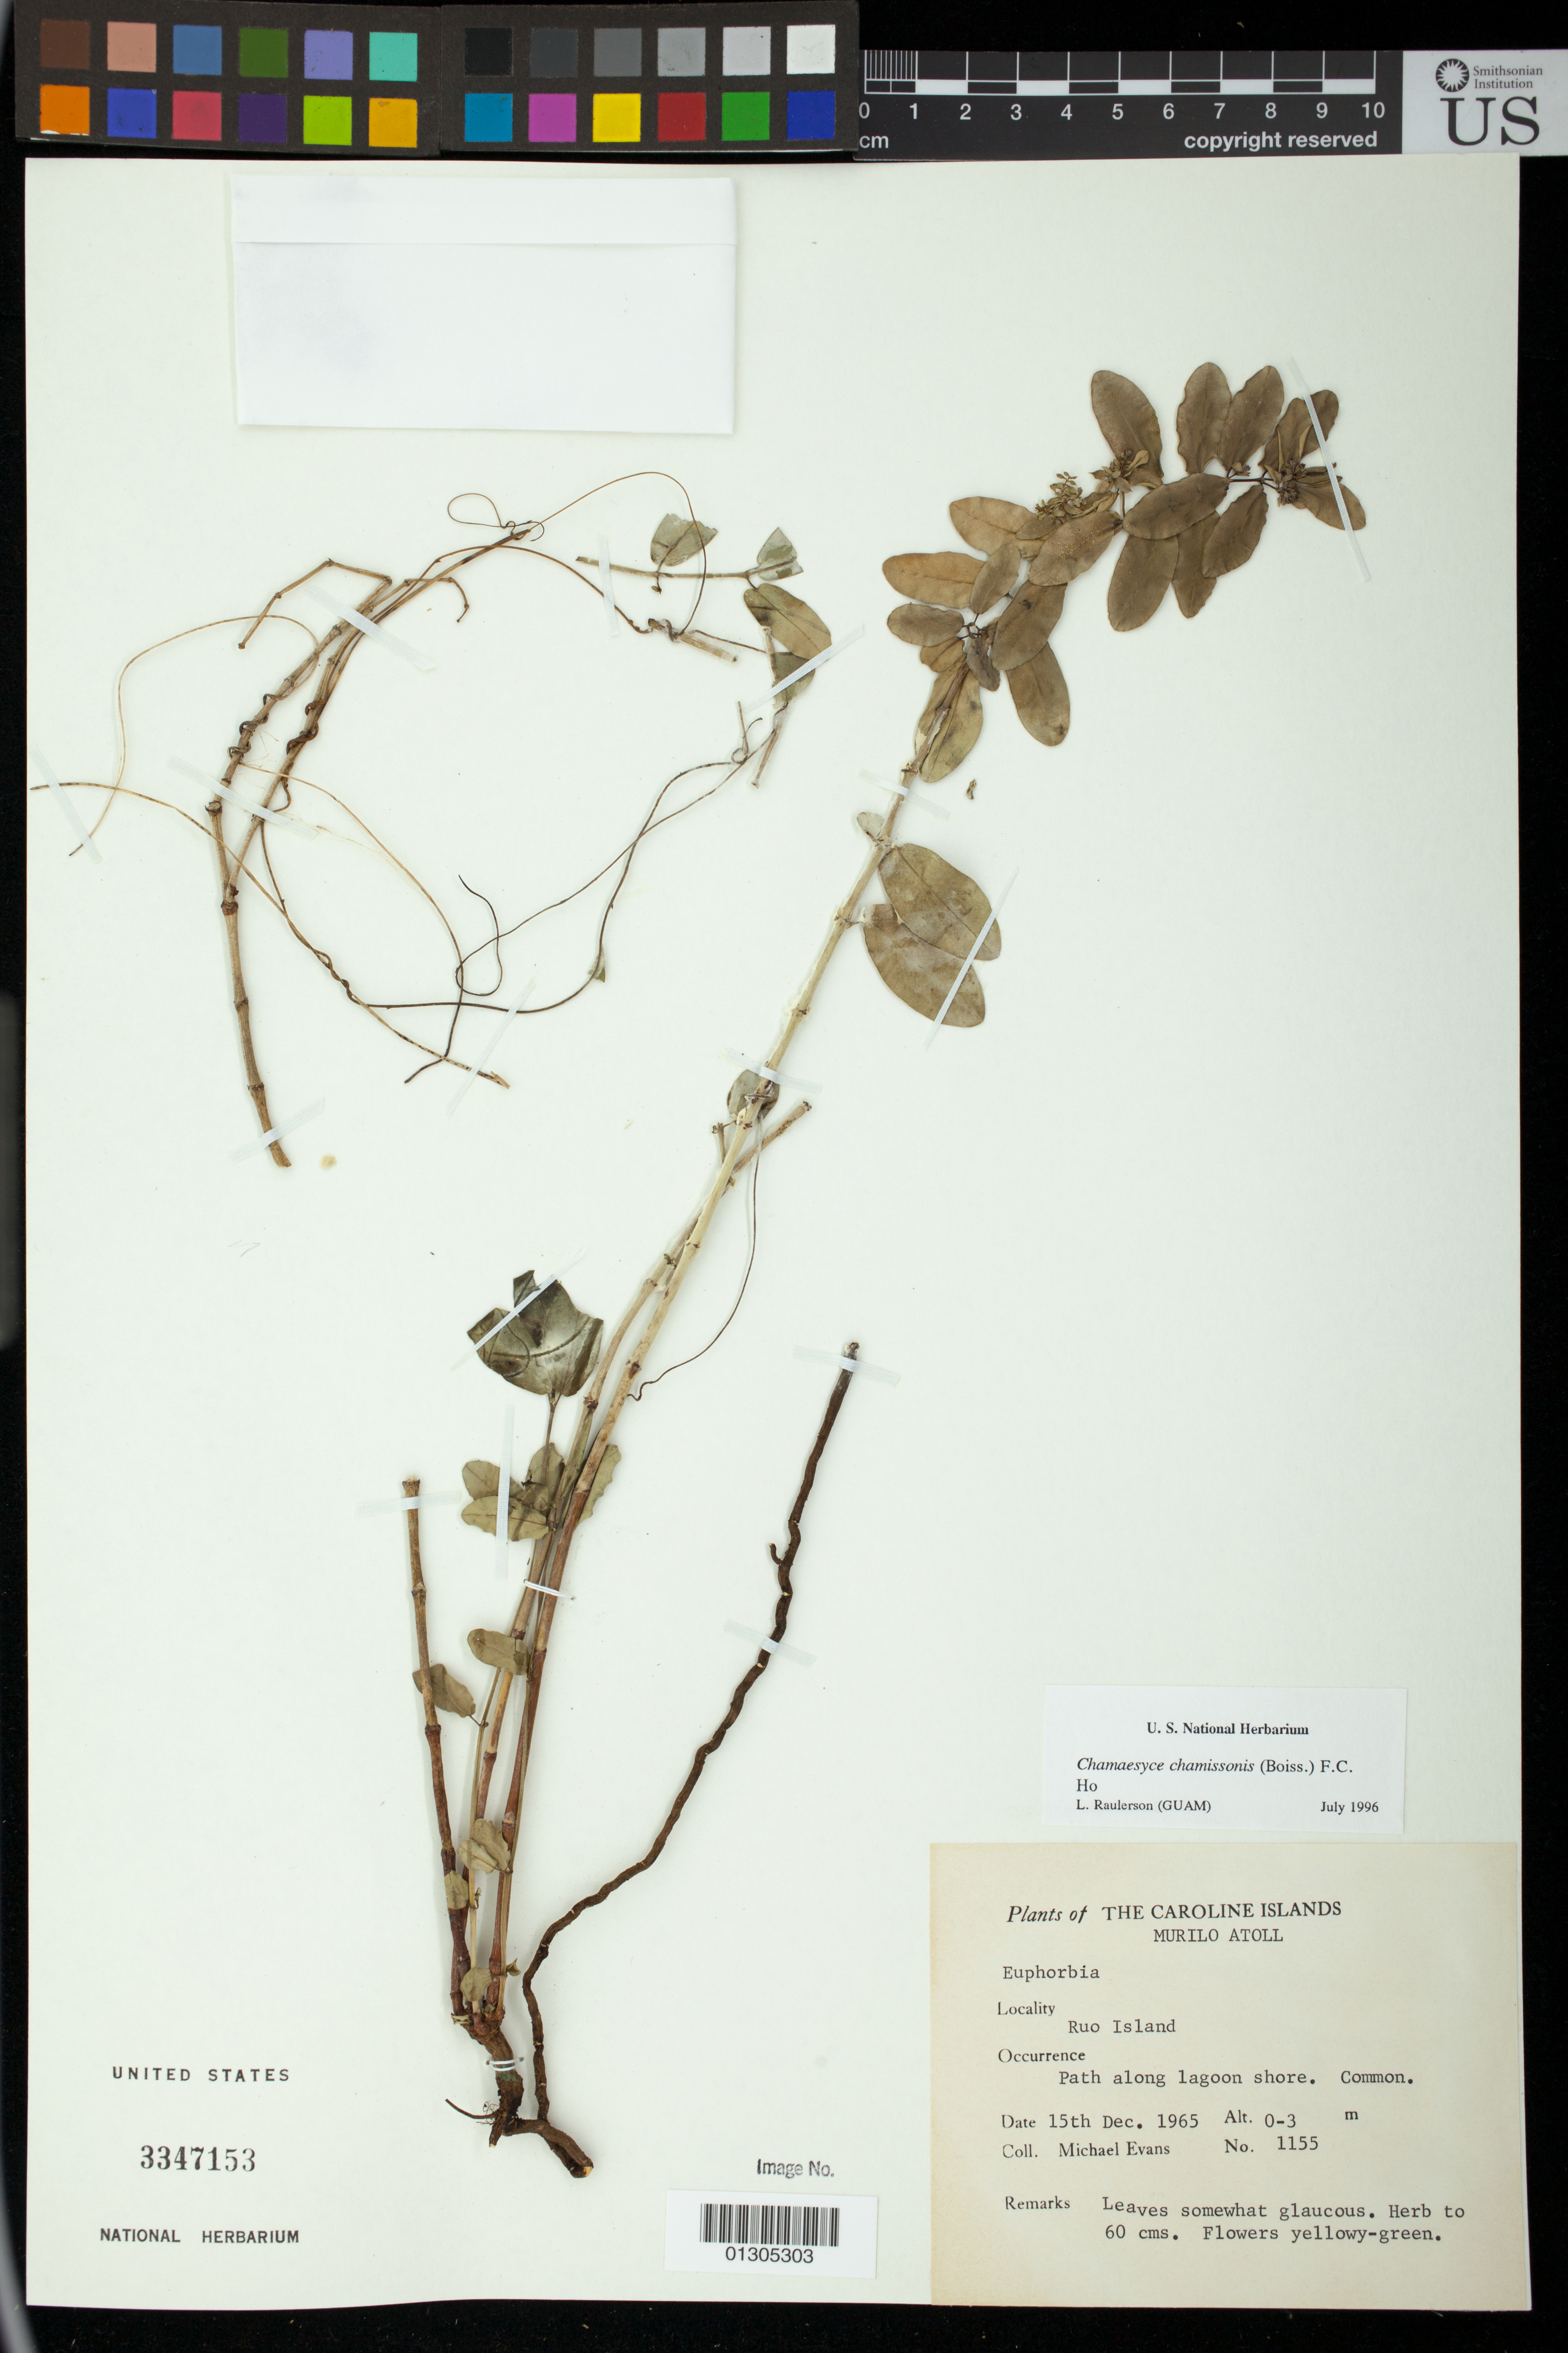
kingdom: Plantae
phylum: Tracheophyta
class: Magnoliopsida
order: Malpighiales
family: Euphorbiaceae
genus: Euphorbia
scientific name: Euphorbia chamissonis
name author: (Klotzsch ex Klotzsch & Garcke) Boiss.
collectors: M. Evans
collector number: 1155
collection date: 1965-12-15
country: Micronesia, Federated States of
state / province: Truk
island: Murilo Atoll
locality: Murilo Atoll, Ruo Island, Path along lagoon shore.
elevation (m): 0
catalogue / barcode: US 3347153